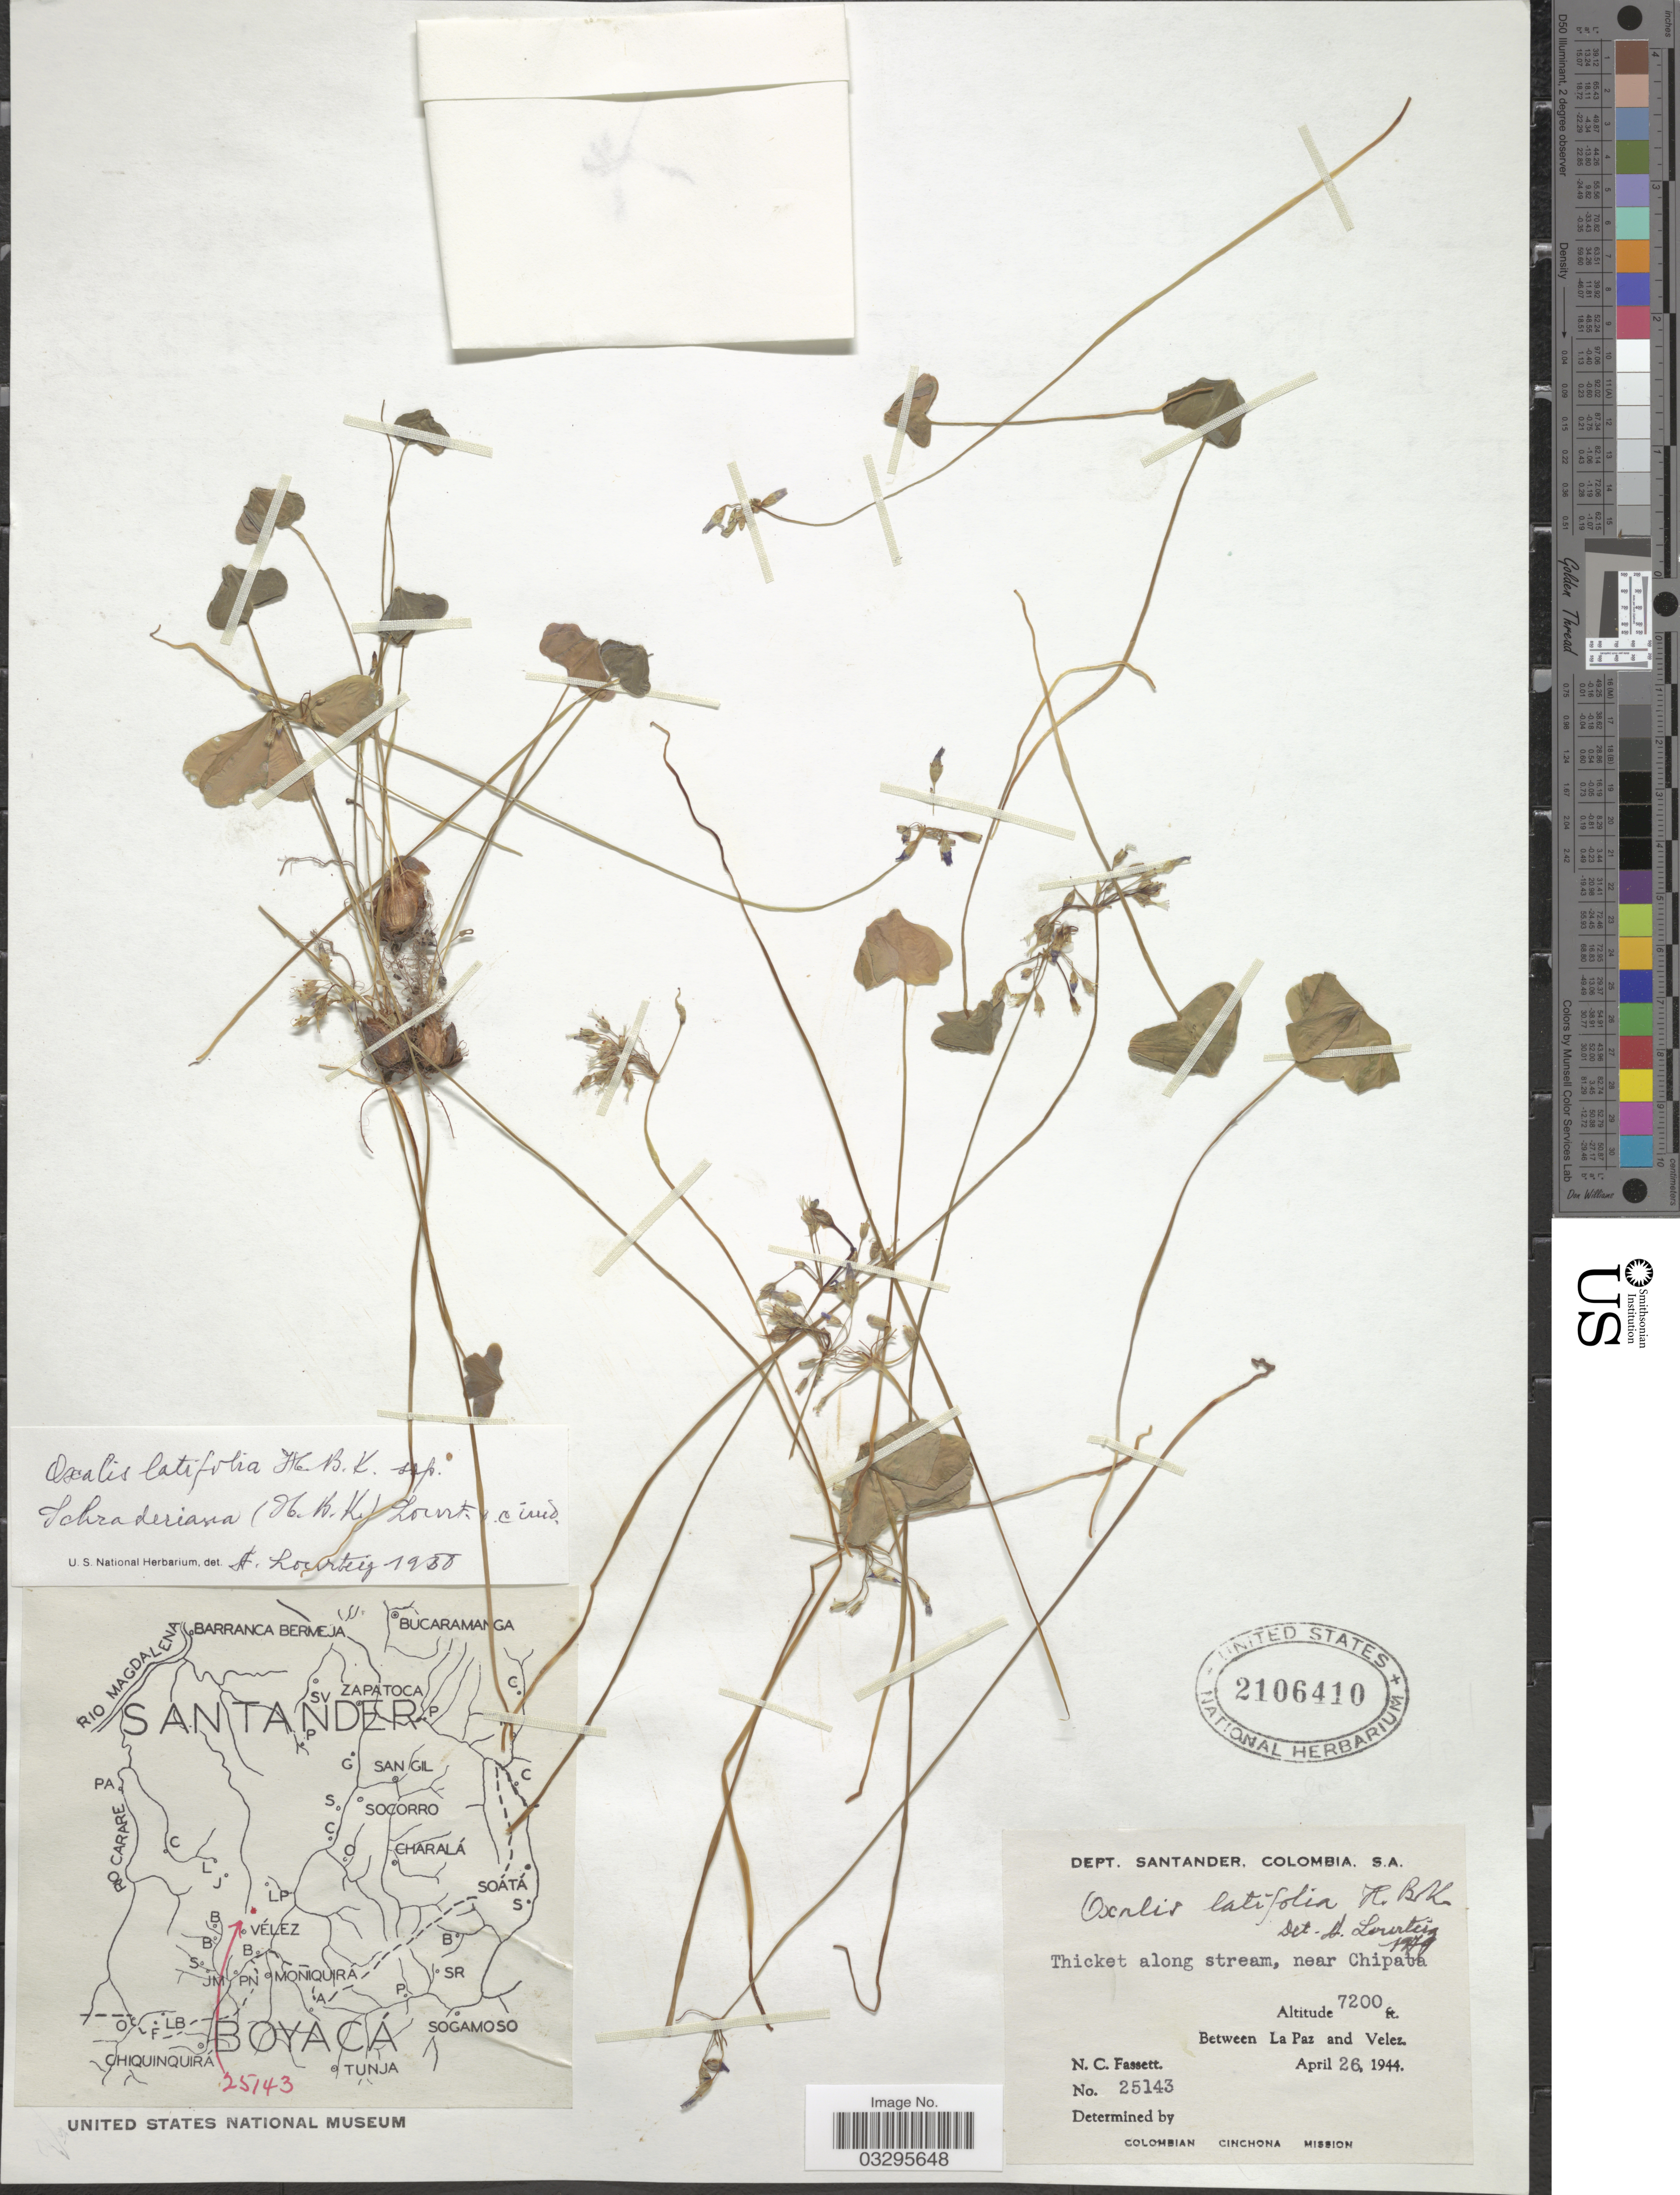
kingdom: Plantae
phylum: Tracheophyta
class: Magnoliopsida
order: Oxalidales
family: Oxalidaceae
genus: Oxalis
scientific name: Oxalis latifolia subsp. schraderiana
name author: (Kunth) Lourteig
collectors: N. C. Fassett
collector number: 25143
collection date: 1944-04-26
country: Colombia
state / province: Santander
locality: Dept. Santander, Between La Paz and Velez.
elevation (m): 2195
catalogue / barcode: US 2106410